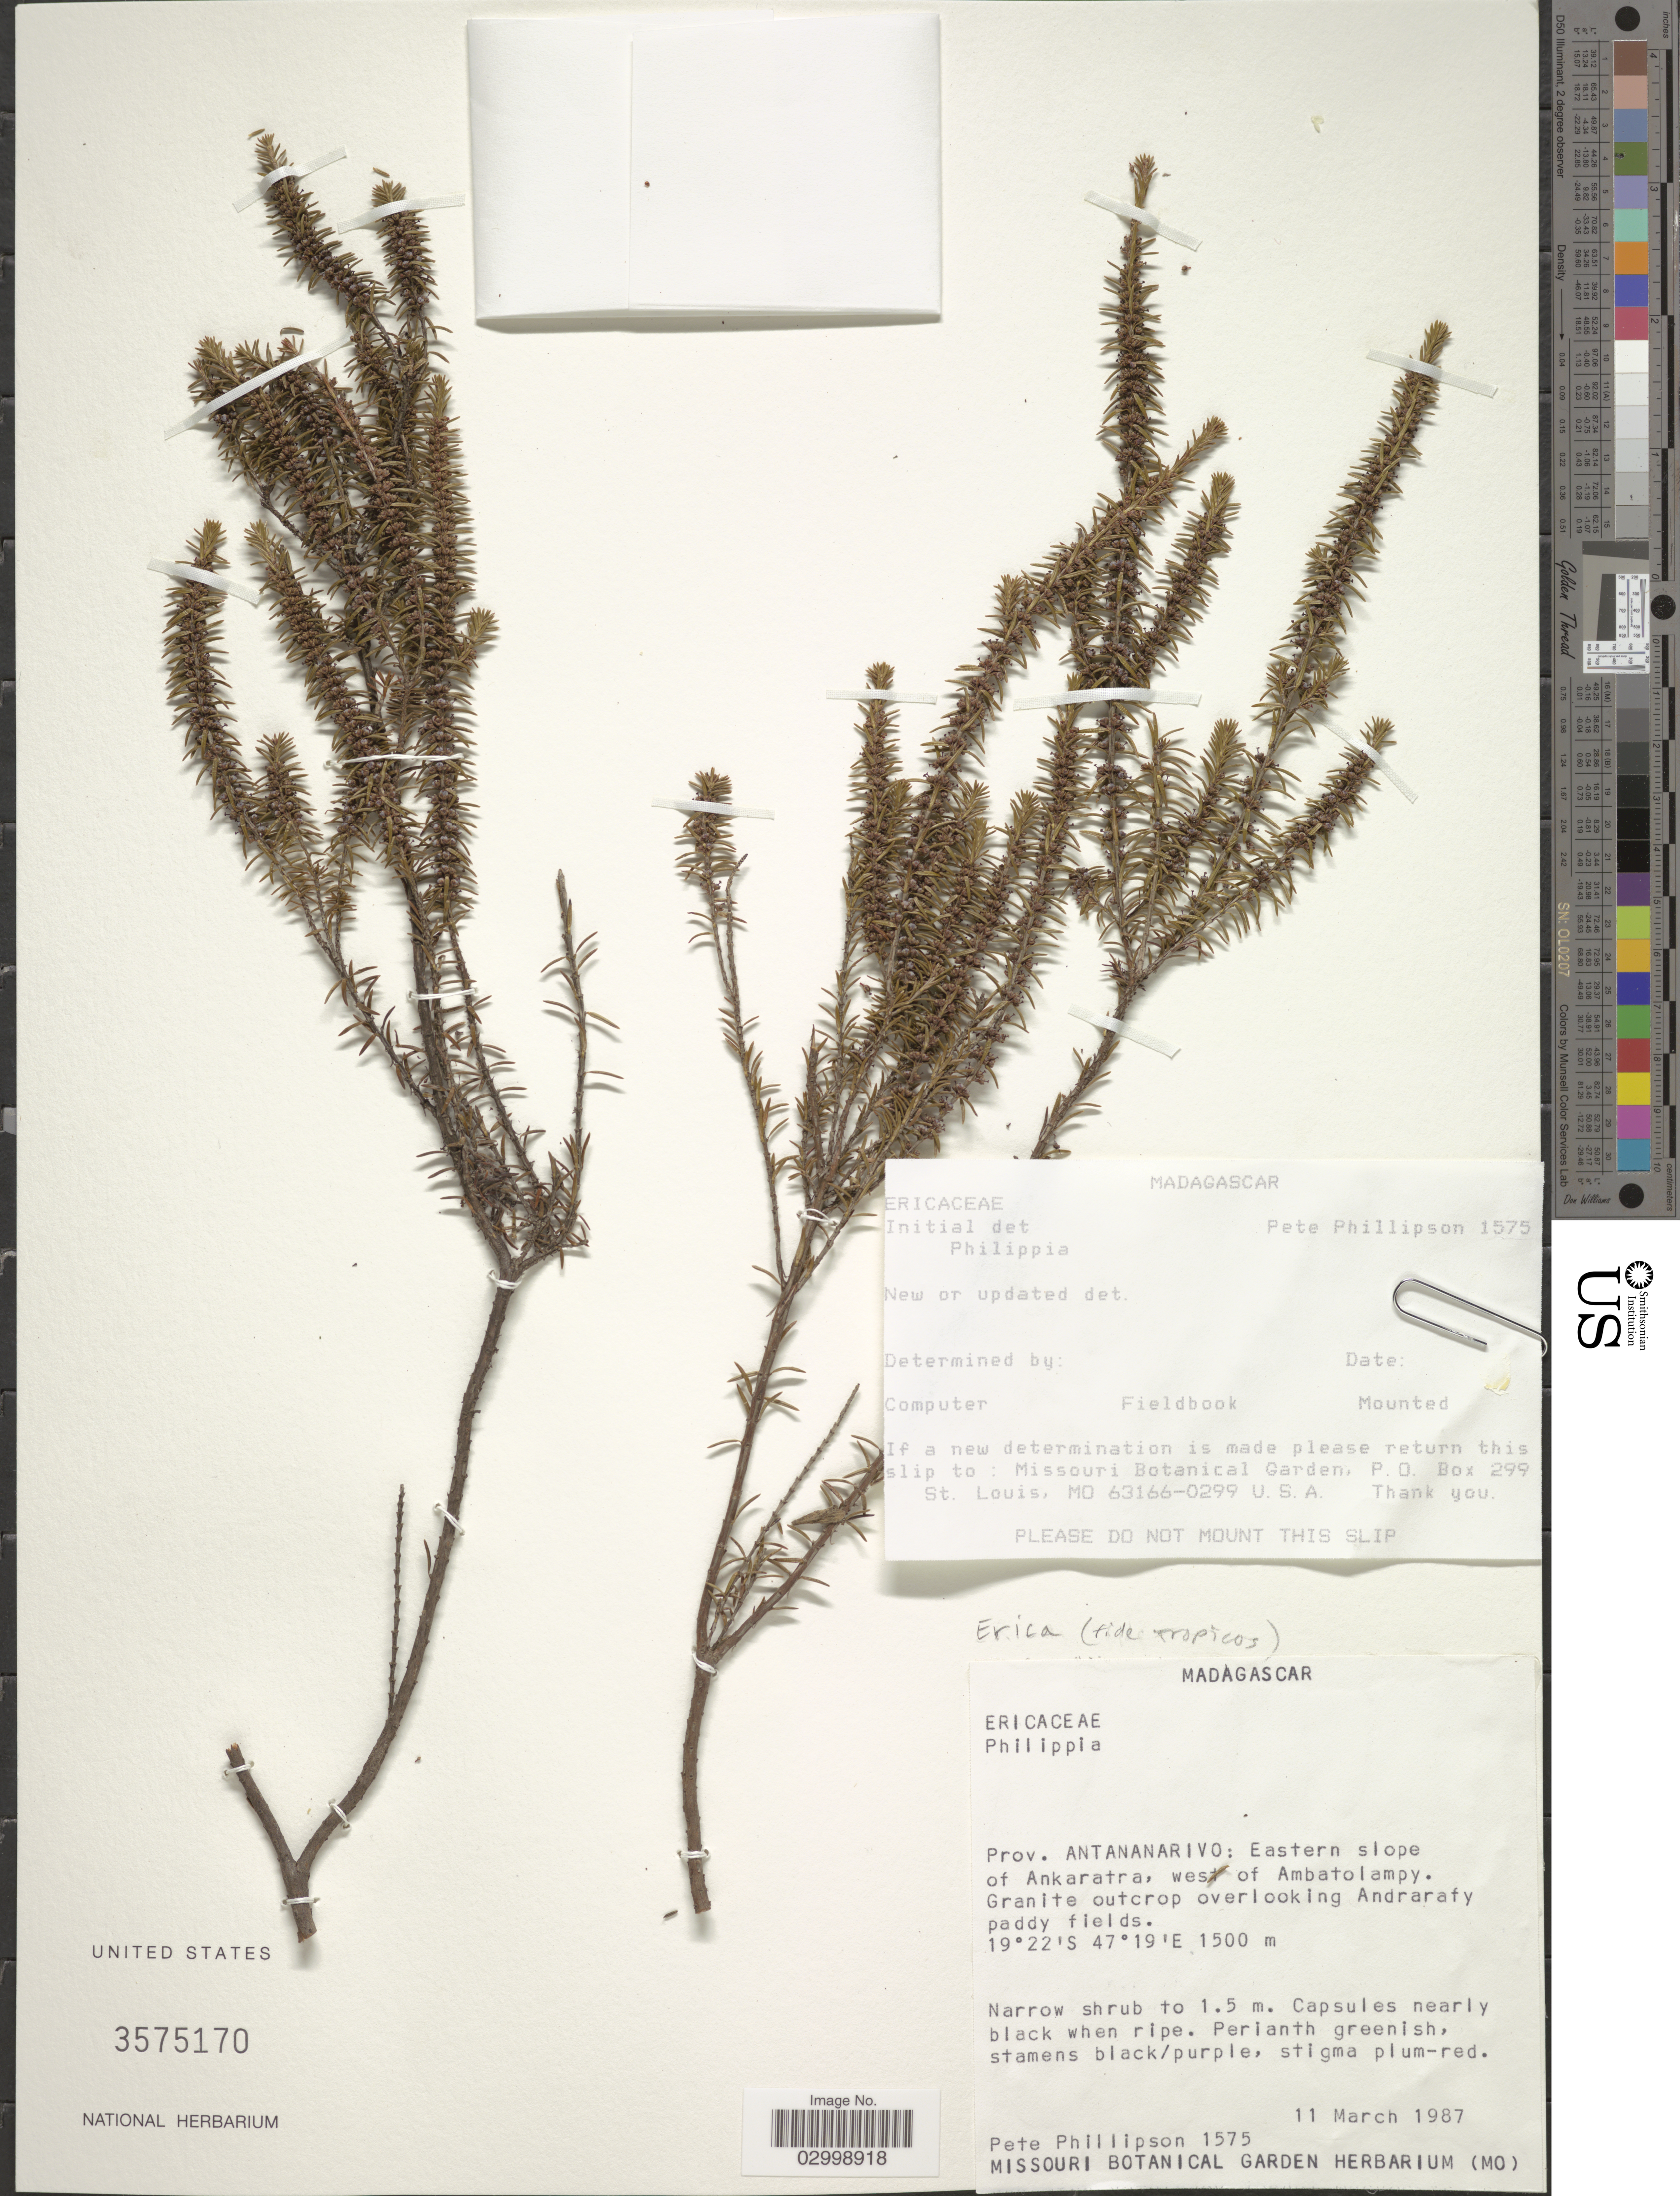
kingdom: Plantae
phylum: Tracheophyta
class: Magnoliopsida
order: Ericales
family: Ericaceae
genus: Erica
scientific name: Erica sp.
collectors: P. B. Phillipson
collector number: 1575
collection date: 1987-03-11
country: Madagascar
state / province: Vakinankaratra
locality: Eastern slope of Ankaratra, west of Ambatolampy.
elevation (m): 1500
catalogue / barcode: US 3575170